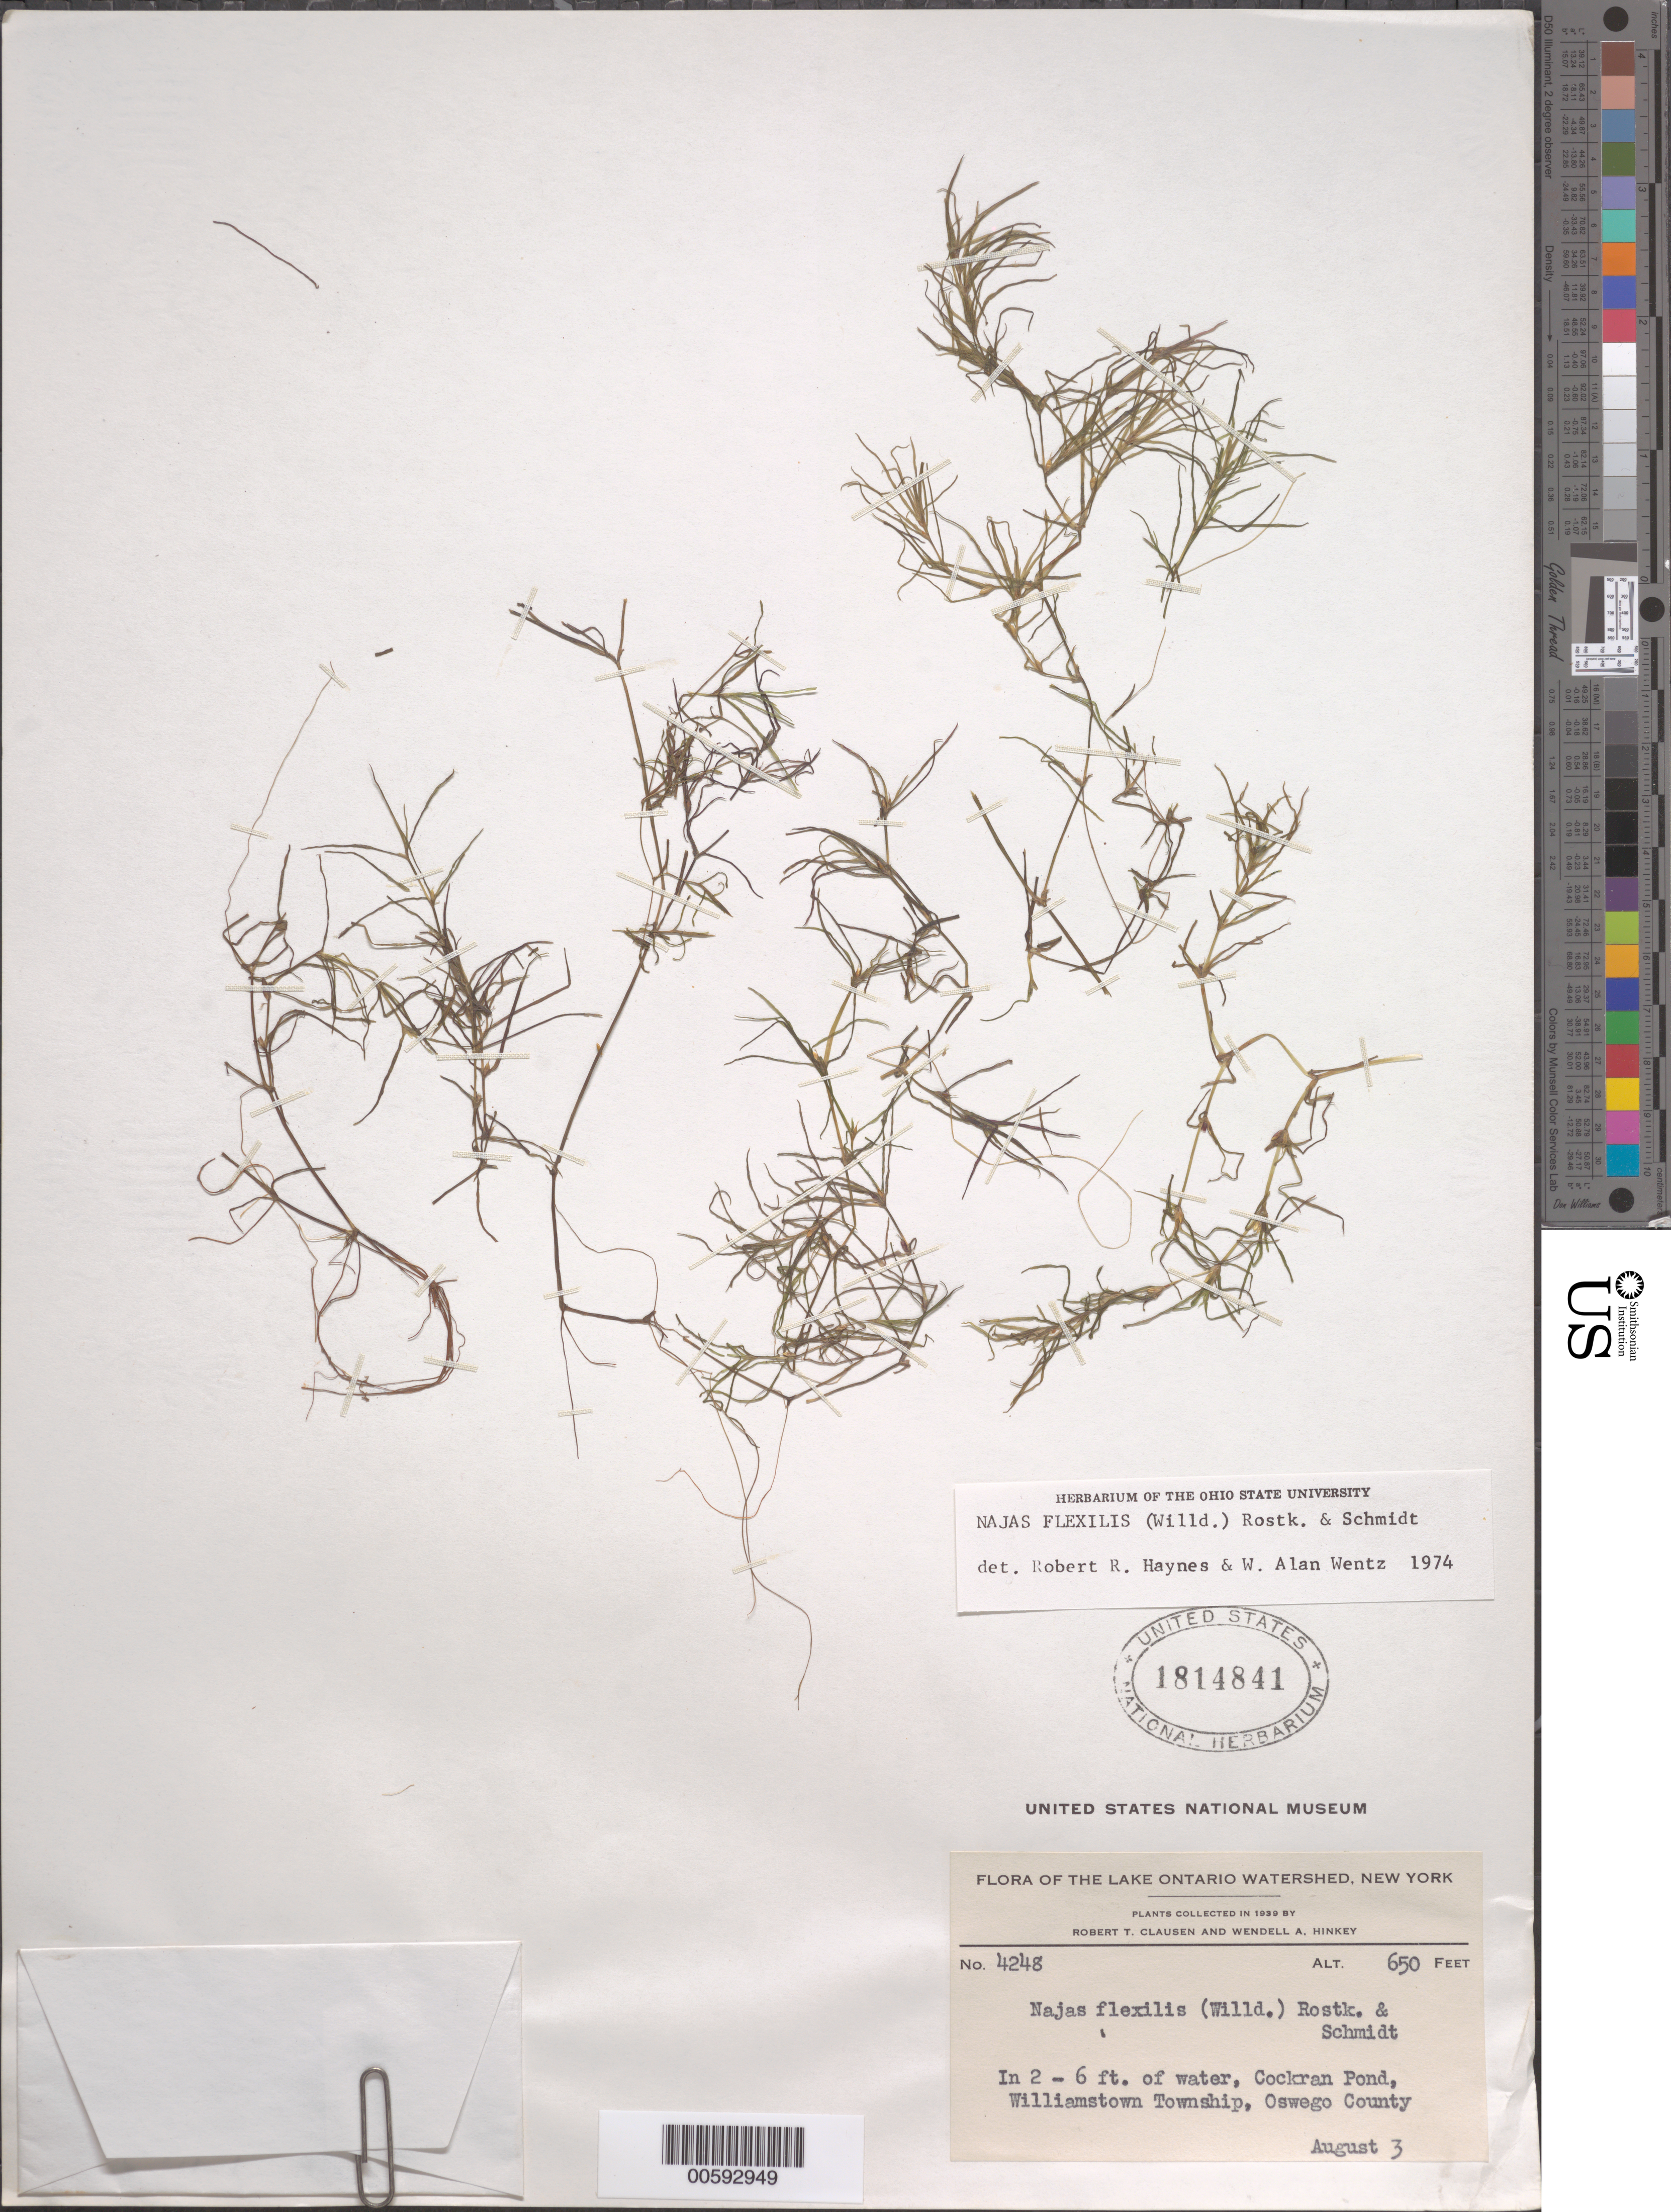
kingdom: Plantae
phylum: Tracheophyta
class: Liliopsida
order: Alismatales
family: Hydrocharitaceae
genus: Najas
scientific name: Najas flexilis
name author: (Willd.) Rostk. & Schmidt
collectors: R. T. Clausen & W. Hinkey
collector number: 4248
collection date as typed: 03 Aug 1939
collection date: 1939-08-03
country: United States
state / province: New York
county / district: Oswego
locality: Cockran Pond, Williamstown Township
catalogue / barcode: US 1814841